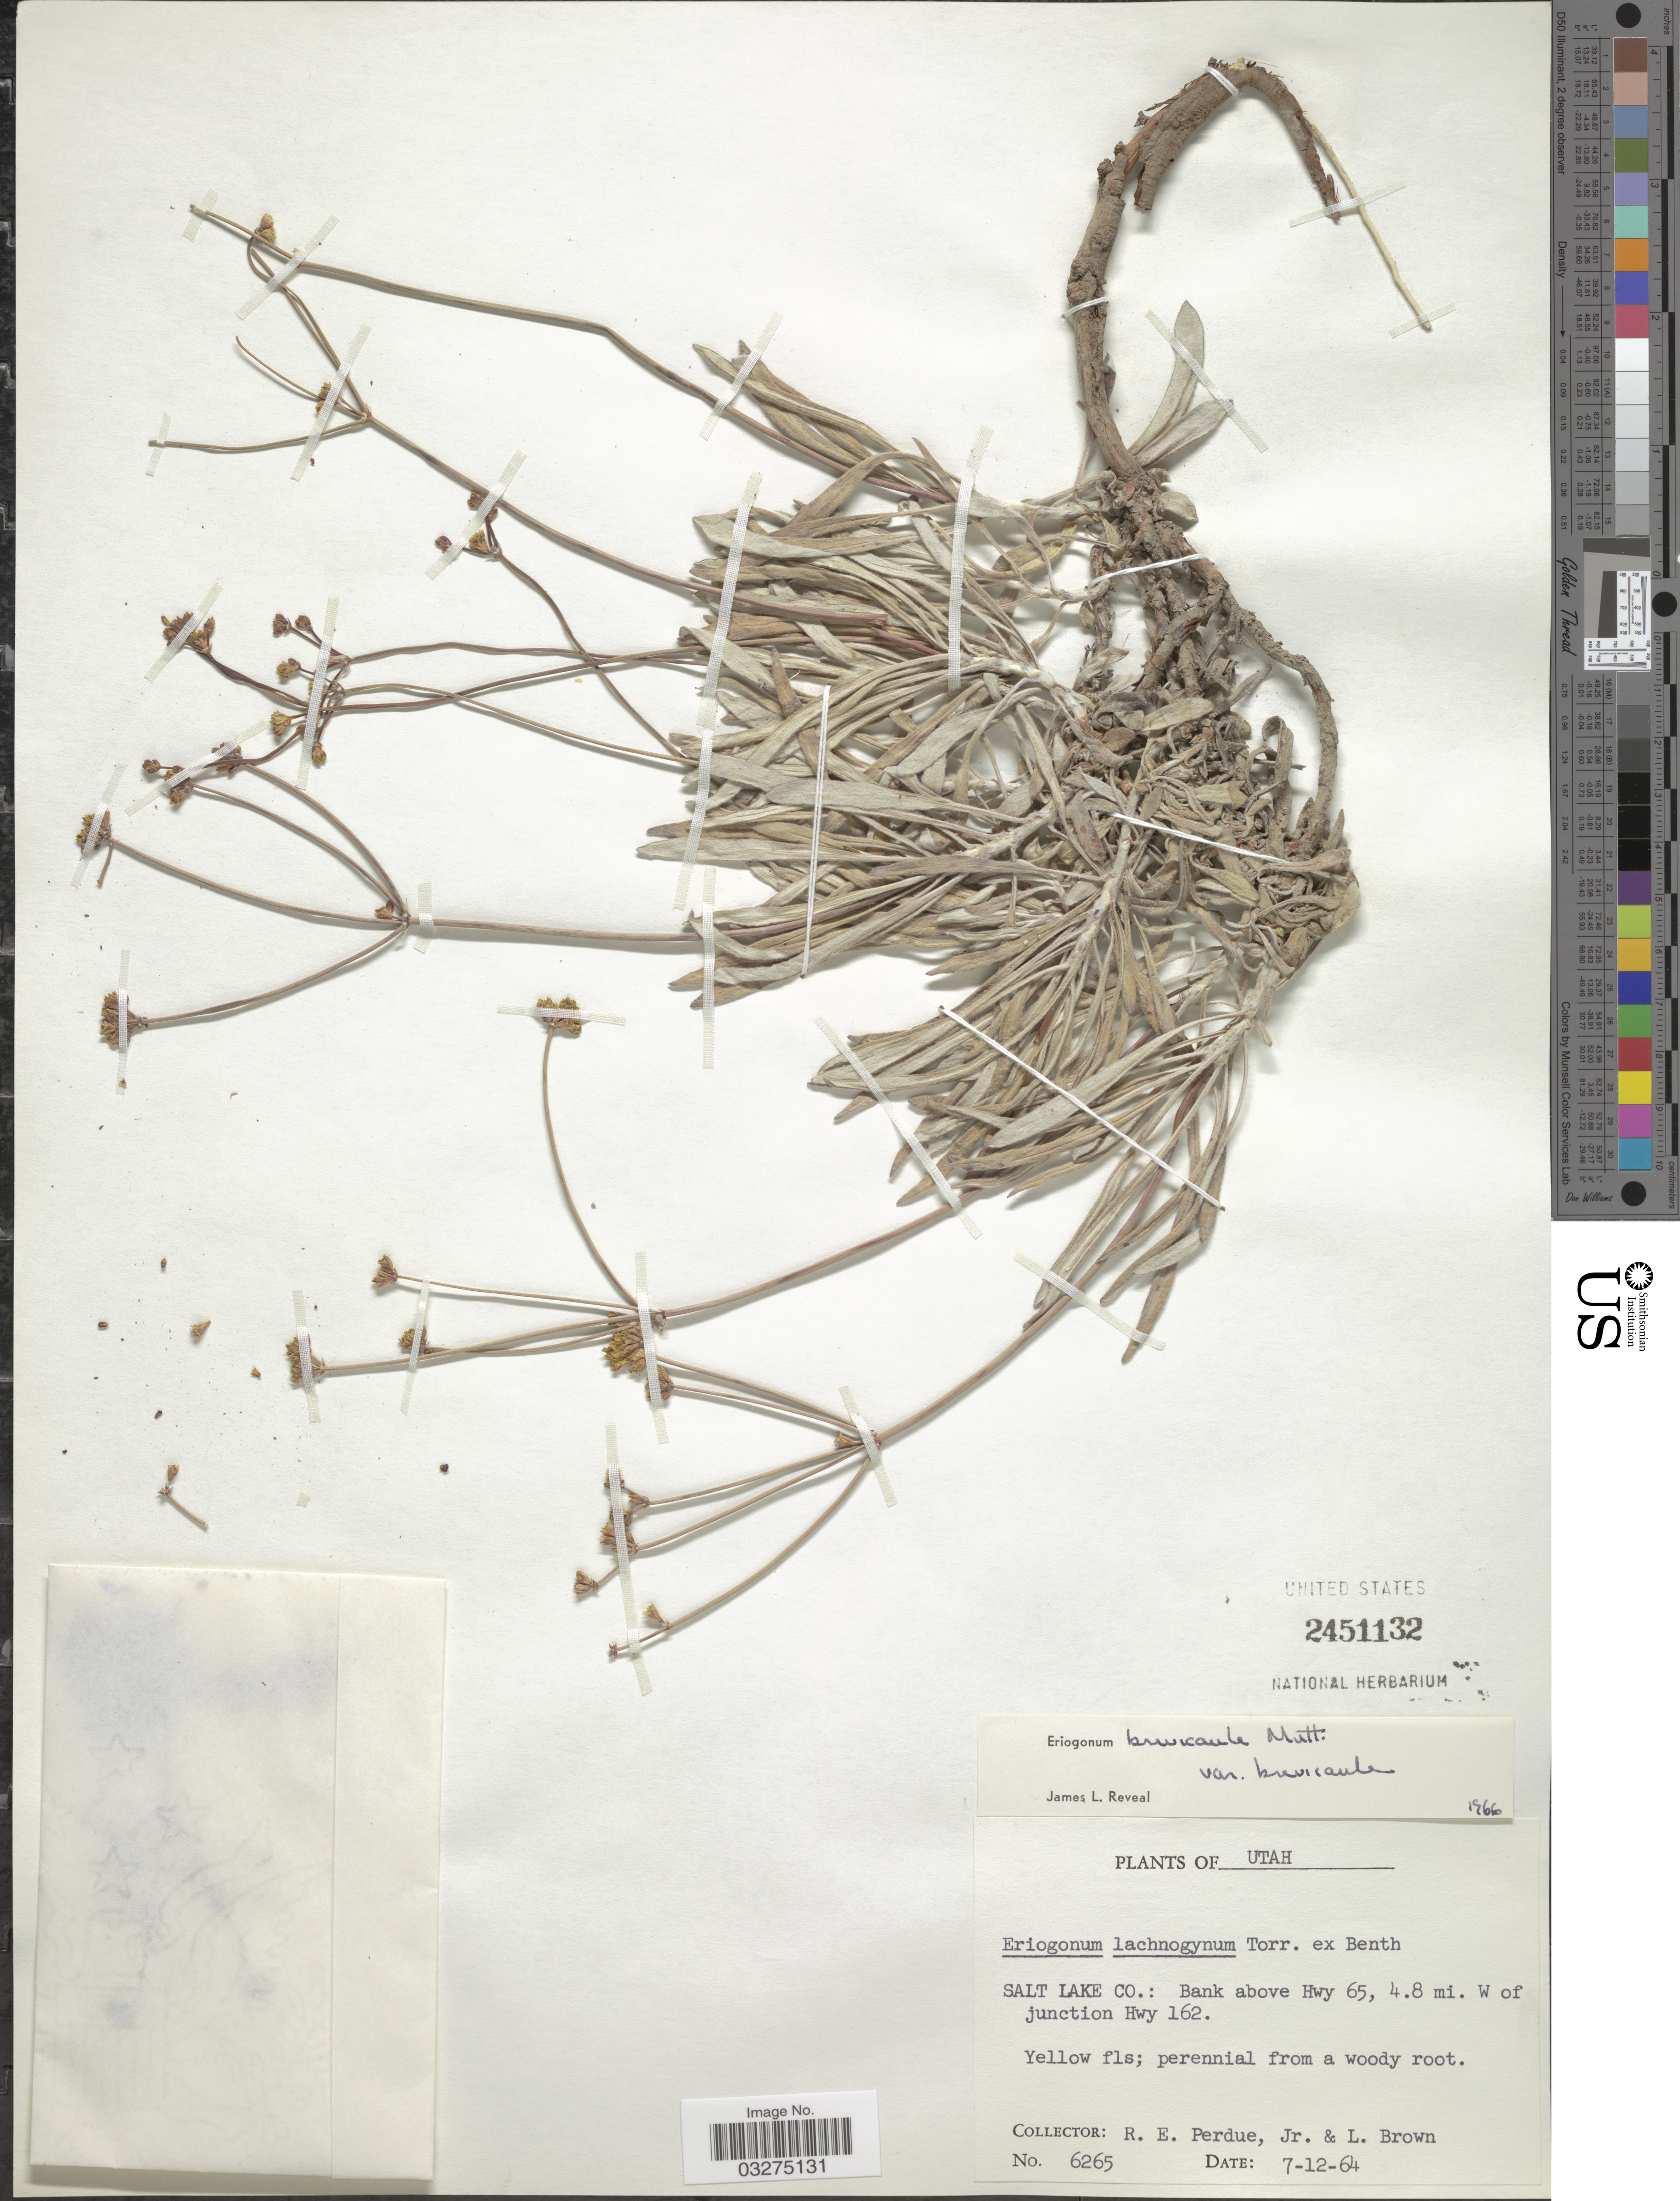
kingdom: Plantae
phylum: Tracheophyta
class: Magnoliopsida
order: Caryophyllales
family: Polygonaceae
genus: Eriogonum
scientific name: Eriogonum brevicaule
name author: Nutt.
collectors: R. E. Perdue & L. Brown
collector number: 6265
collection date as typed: Transcribed d/m/y: 12/7/64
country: United States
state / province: Utah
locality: Salt Lake Co.: Bank above Hwy 65, 4.8 mi. W of junction Hwy 162.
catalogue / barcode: US 2451132